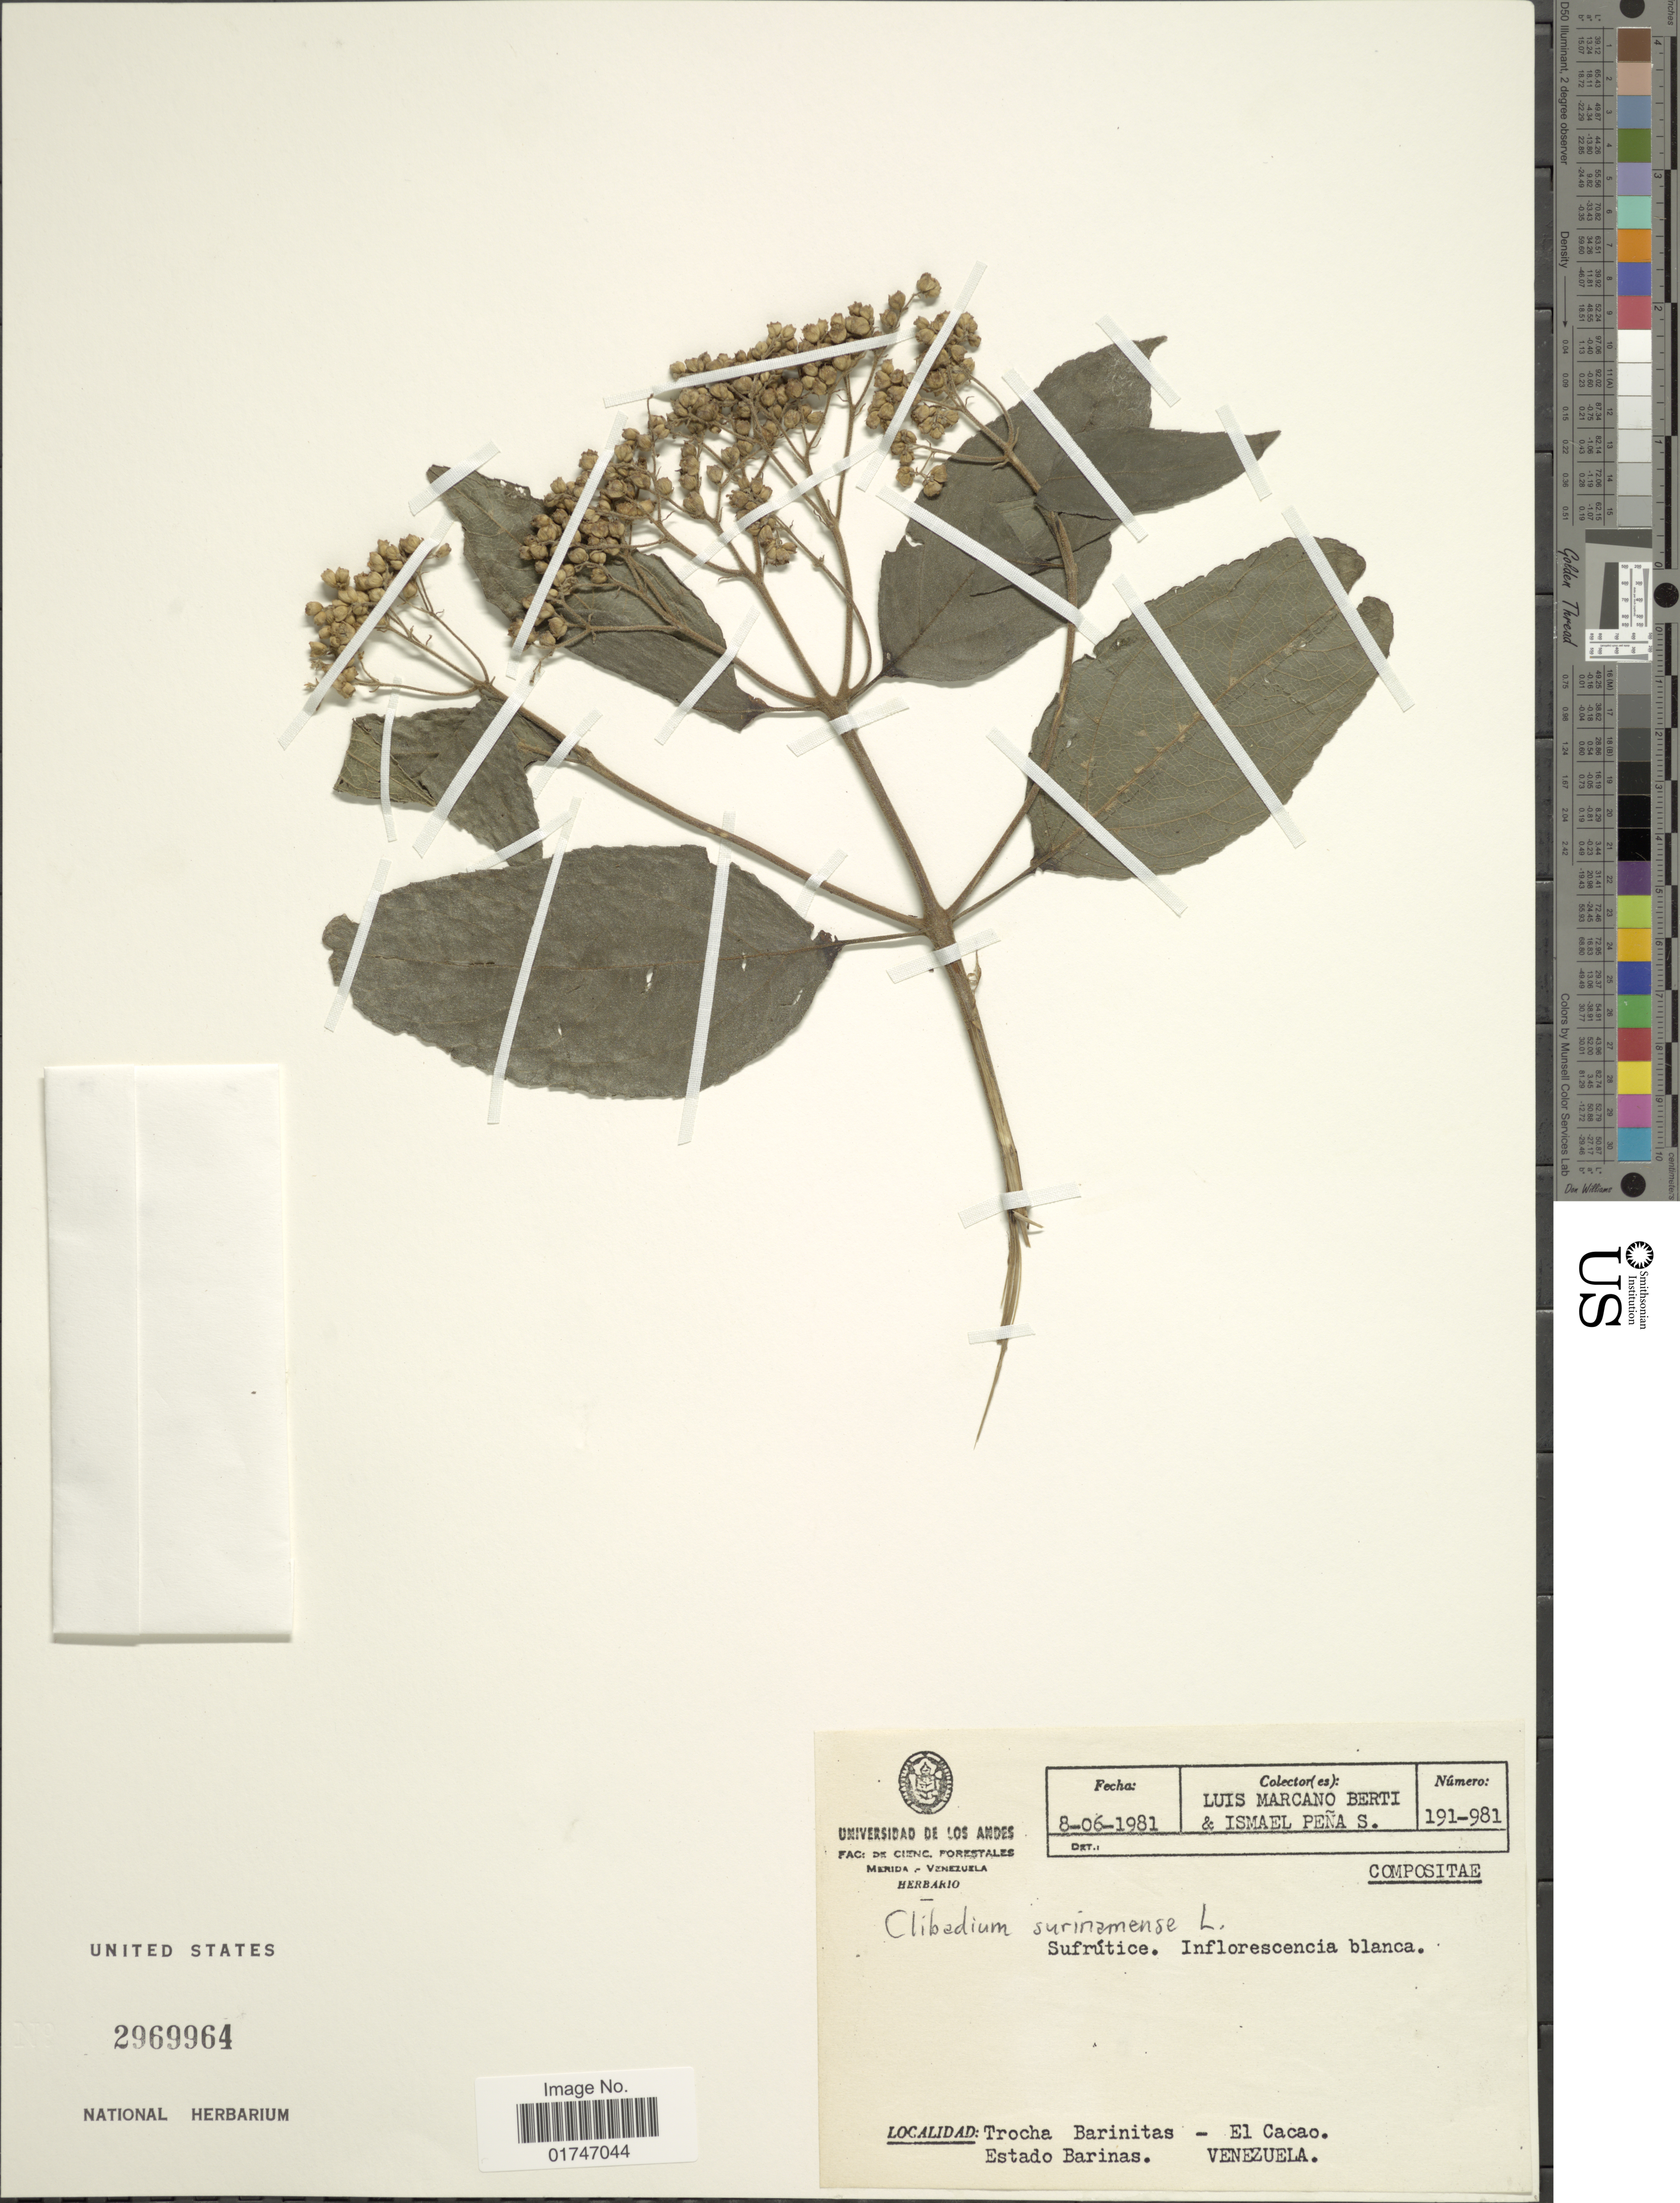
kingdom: Plantae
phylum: Tracheophyta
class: Magnoliopsida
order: Asterales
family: Asteraceae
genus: Clibadium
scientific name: Clibadium surinamense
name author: L.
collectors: L. Marcano-Berti & I. Peña S.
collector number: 191-981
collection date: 1981-06-08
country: Venezuela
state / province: Barinas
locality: Trocha Barinitas - El Cacao. Estado Barinas.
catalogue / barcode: US 2969964